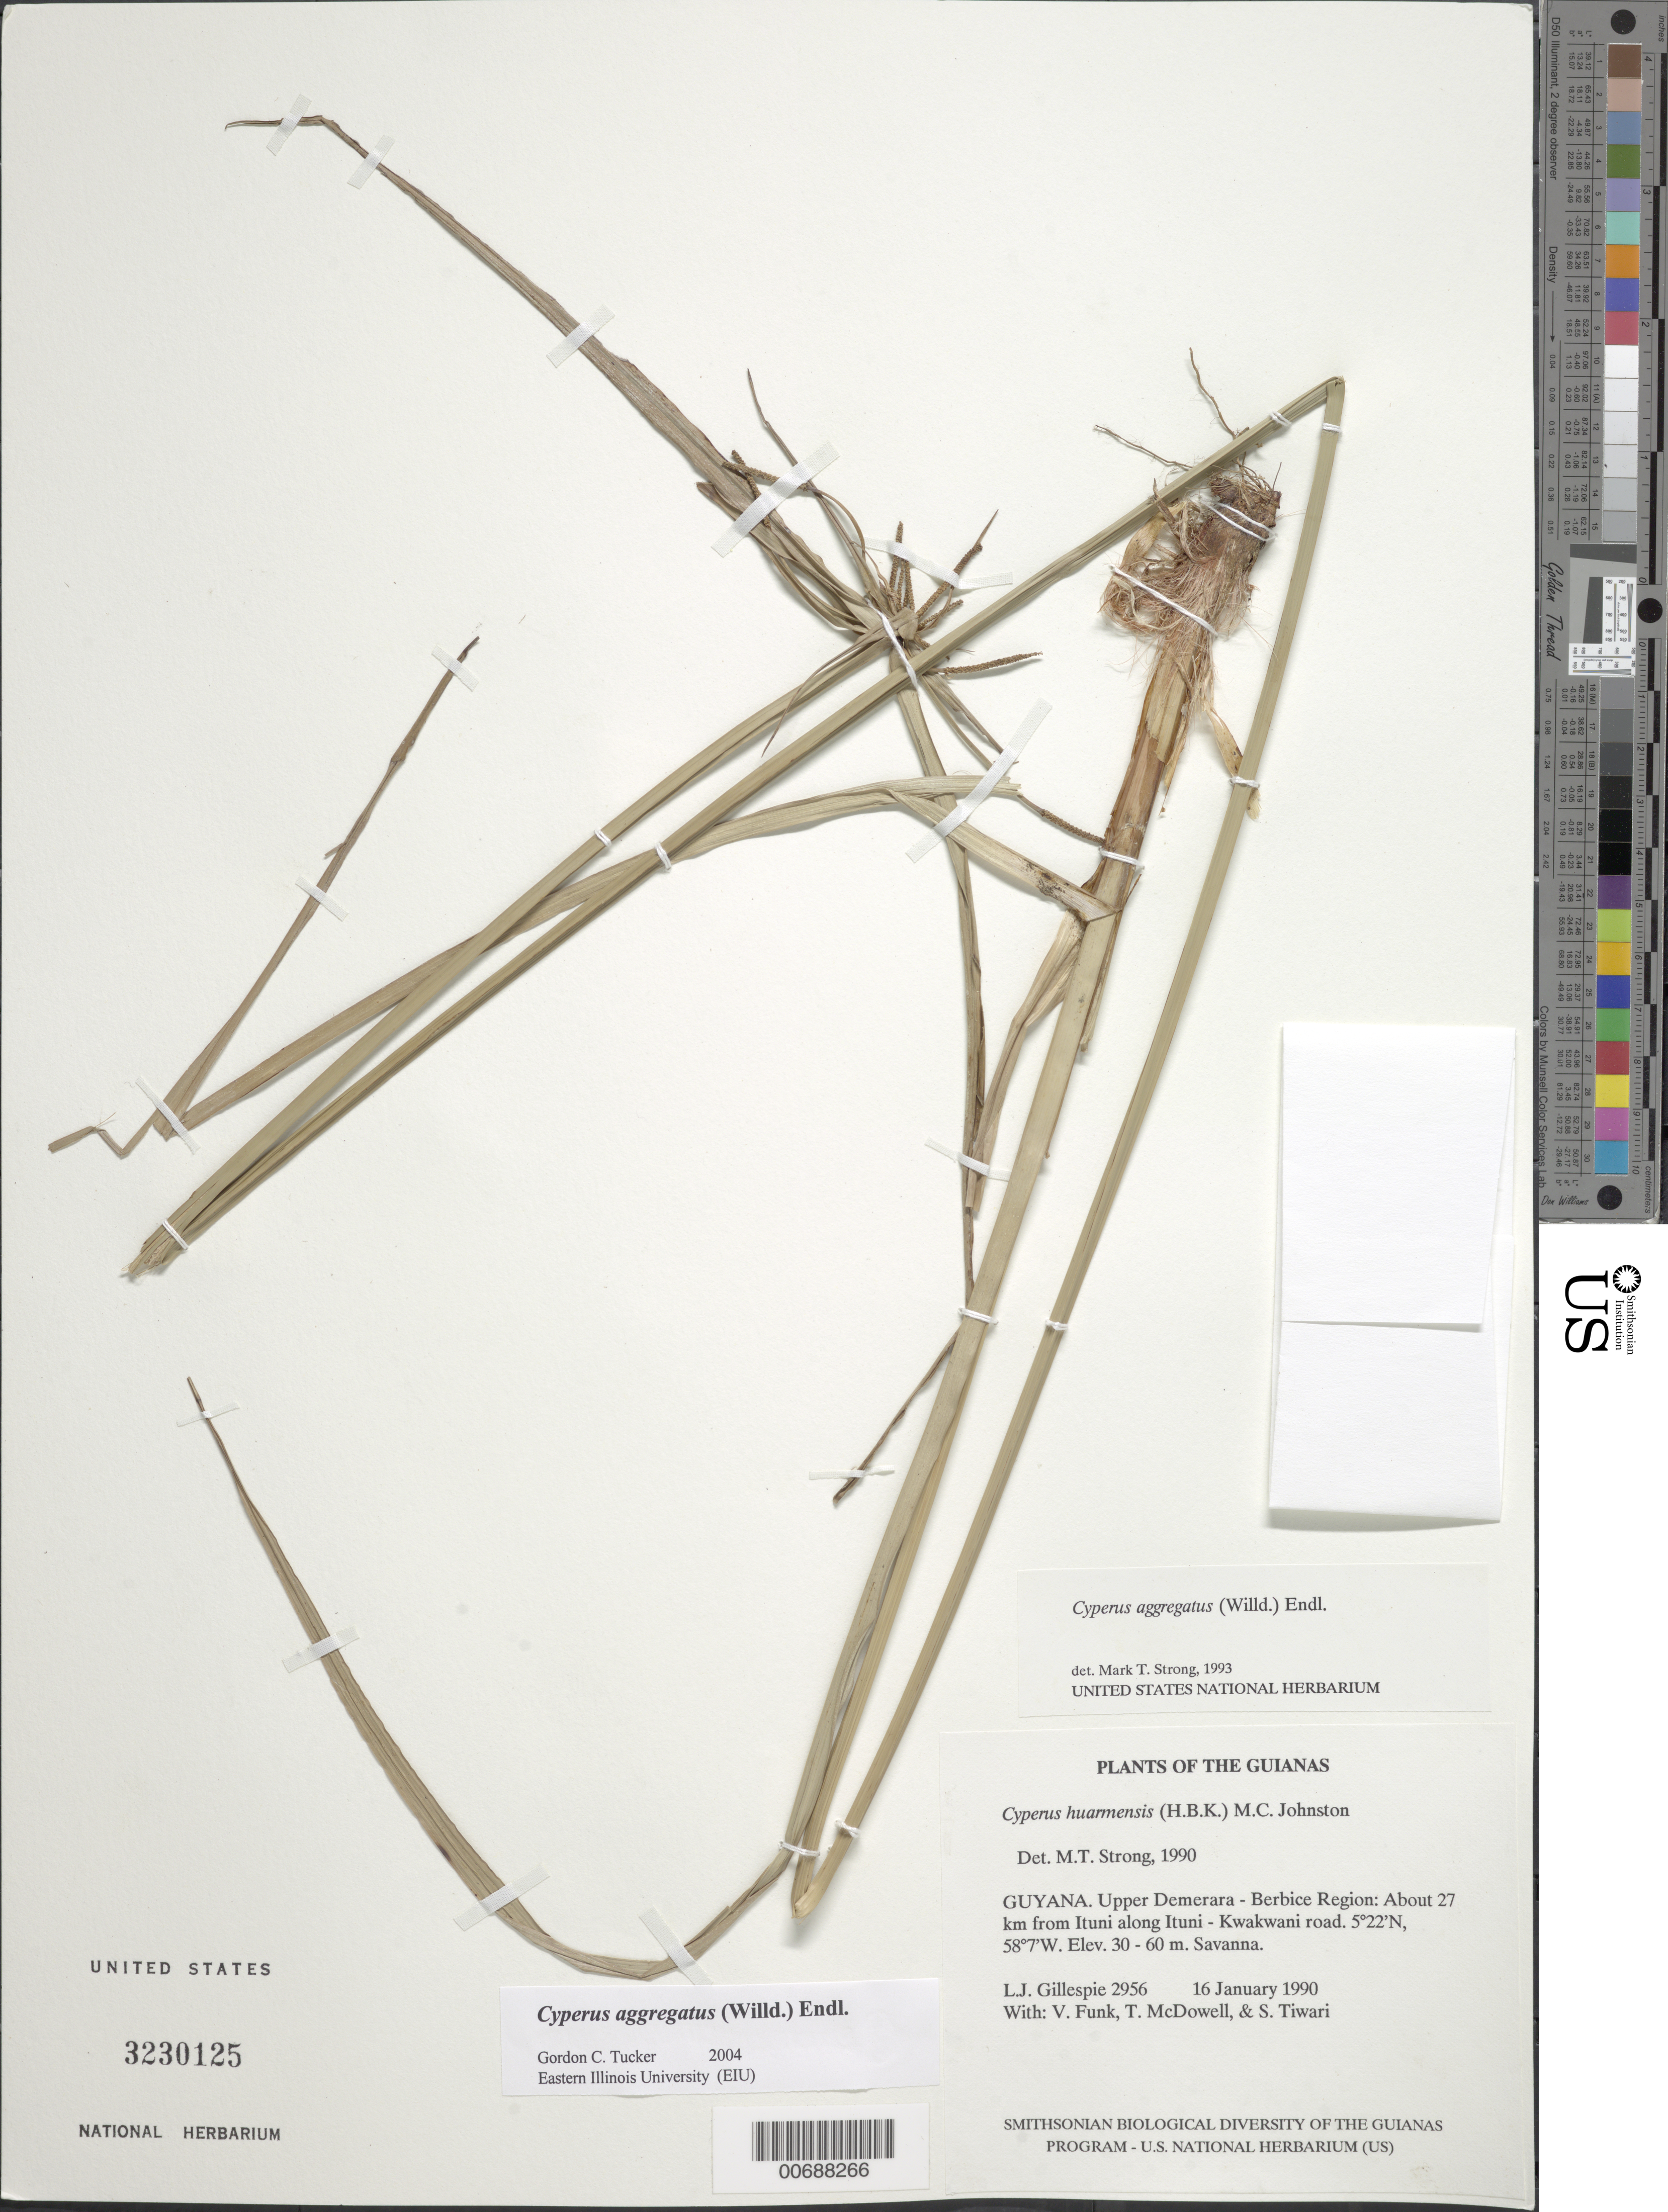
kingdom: Plantae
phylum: Tracheophyta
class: Liliopsida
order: Poales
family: Cyperaceae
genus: Cyperus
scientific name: Cyperus aggregatus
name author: (Willd.) Endl.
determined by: Tucker, G. C.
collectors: L. J. Gillespie, V. Funk, T. McDowell & S. Tiwari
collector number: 2956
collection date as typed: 16 January 1990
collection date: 1990-01-16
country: Guyana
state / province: U. Demerara-Berbice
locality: About 27 km from Ituni along Ituni - Kwakwani road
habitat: Savanna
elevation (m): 30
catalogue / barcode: US 3230125